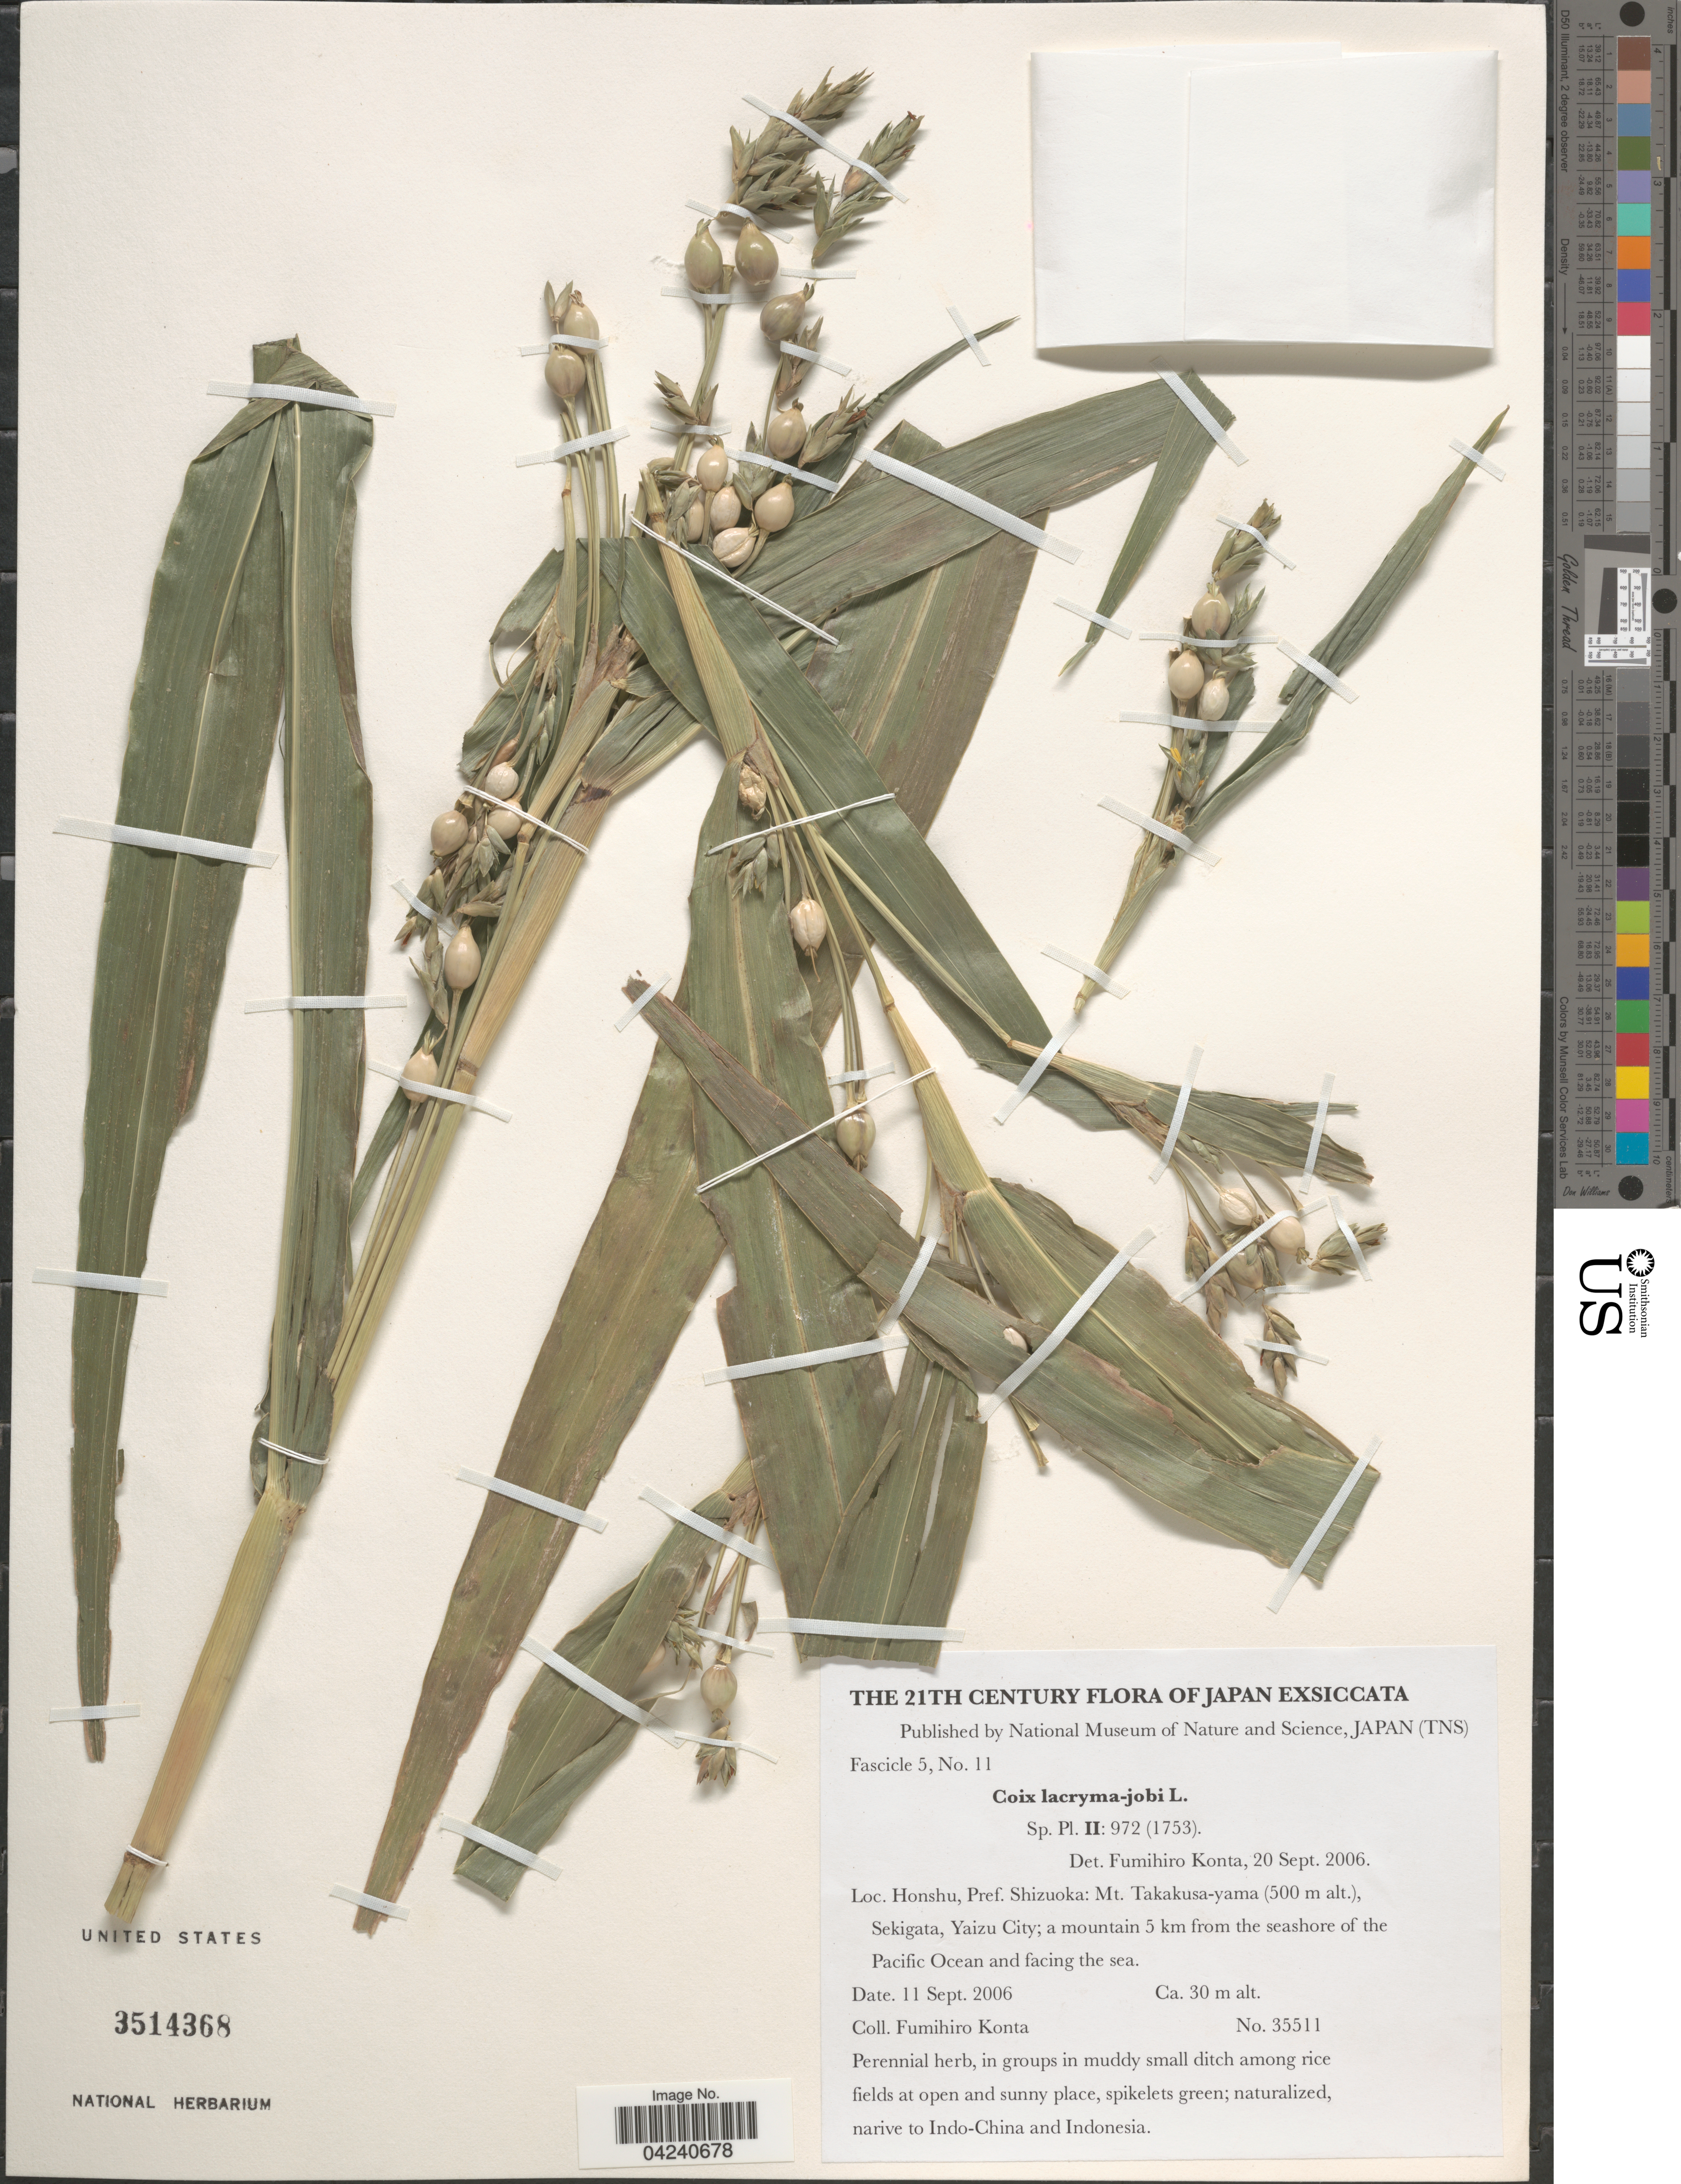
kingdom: Plantae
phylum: Tracheophyta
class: Liliopsida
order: Poales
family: Poaceae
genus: Coix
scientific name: Coix lacryma-jobi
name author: L.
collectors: F. Konta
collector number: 35511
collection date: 2006-09-11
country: Japan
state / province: Sizuoka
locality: Honshu, Pref. Shizuoka: Mt. Takakusa-yama, Sekigata, Yaizu City; a mountain 5 km from the seashore of the Pacific Ocean and facing the sea.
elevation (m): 30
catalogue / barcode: US 3514368